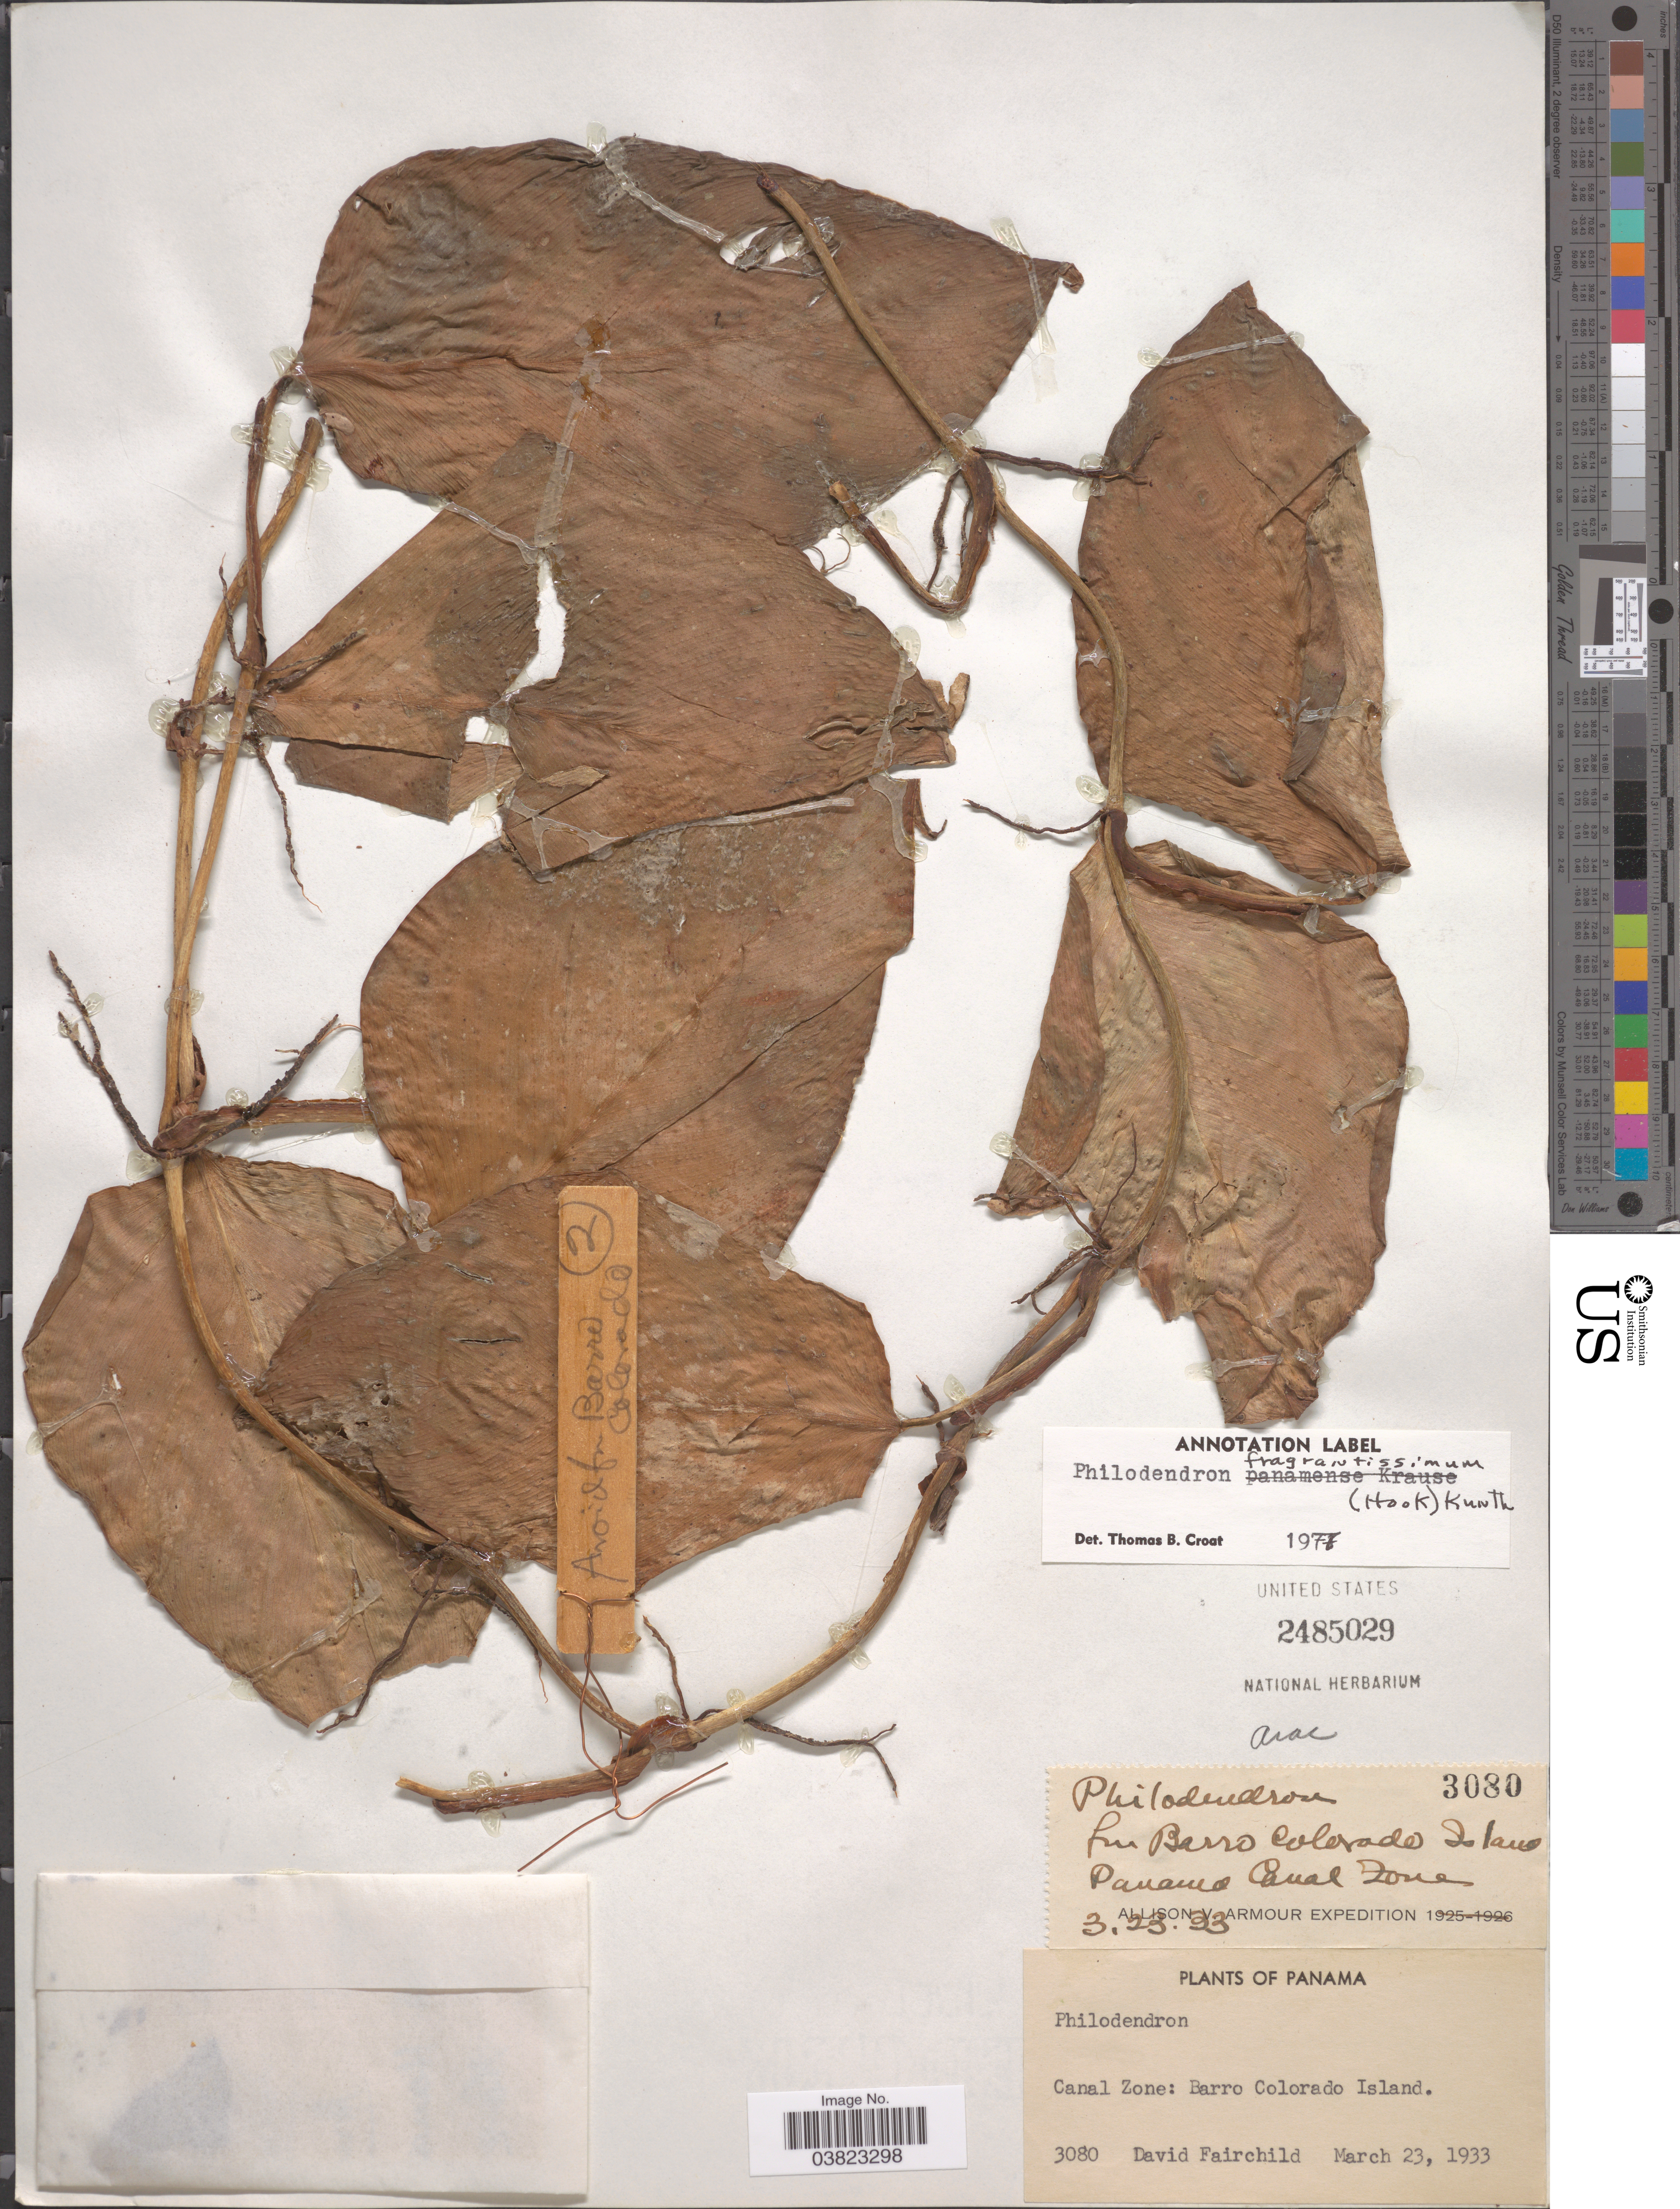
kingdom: Plantae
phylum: Tracheophyta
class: Liliopsida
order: Alismatales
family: Araceae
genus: Philodendron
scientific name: Philodendron fragrantissimum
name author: (G. Don) Kunth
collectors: D. Fairchild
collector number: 3080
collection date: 1933-03-23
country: Panama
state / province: Panamá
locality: Canal Zone: Barro Colorado Island.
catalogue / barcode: US 2485029